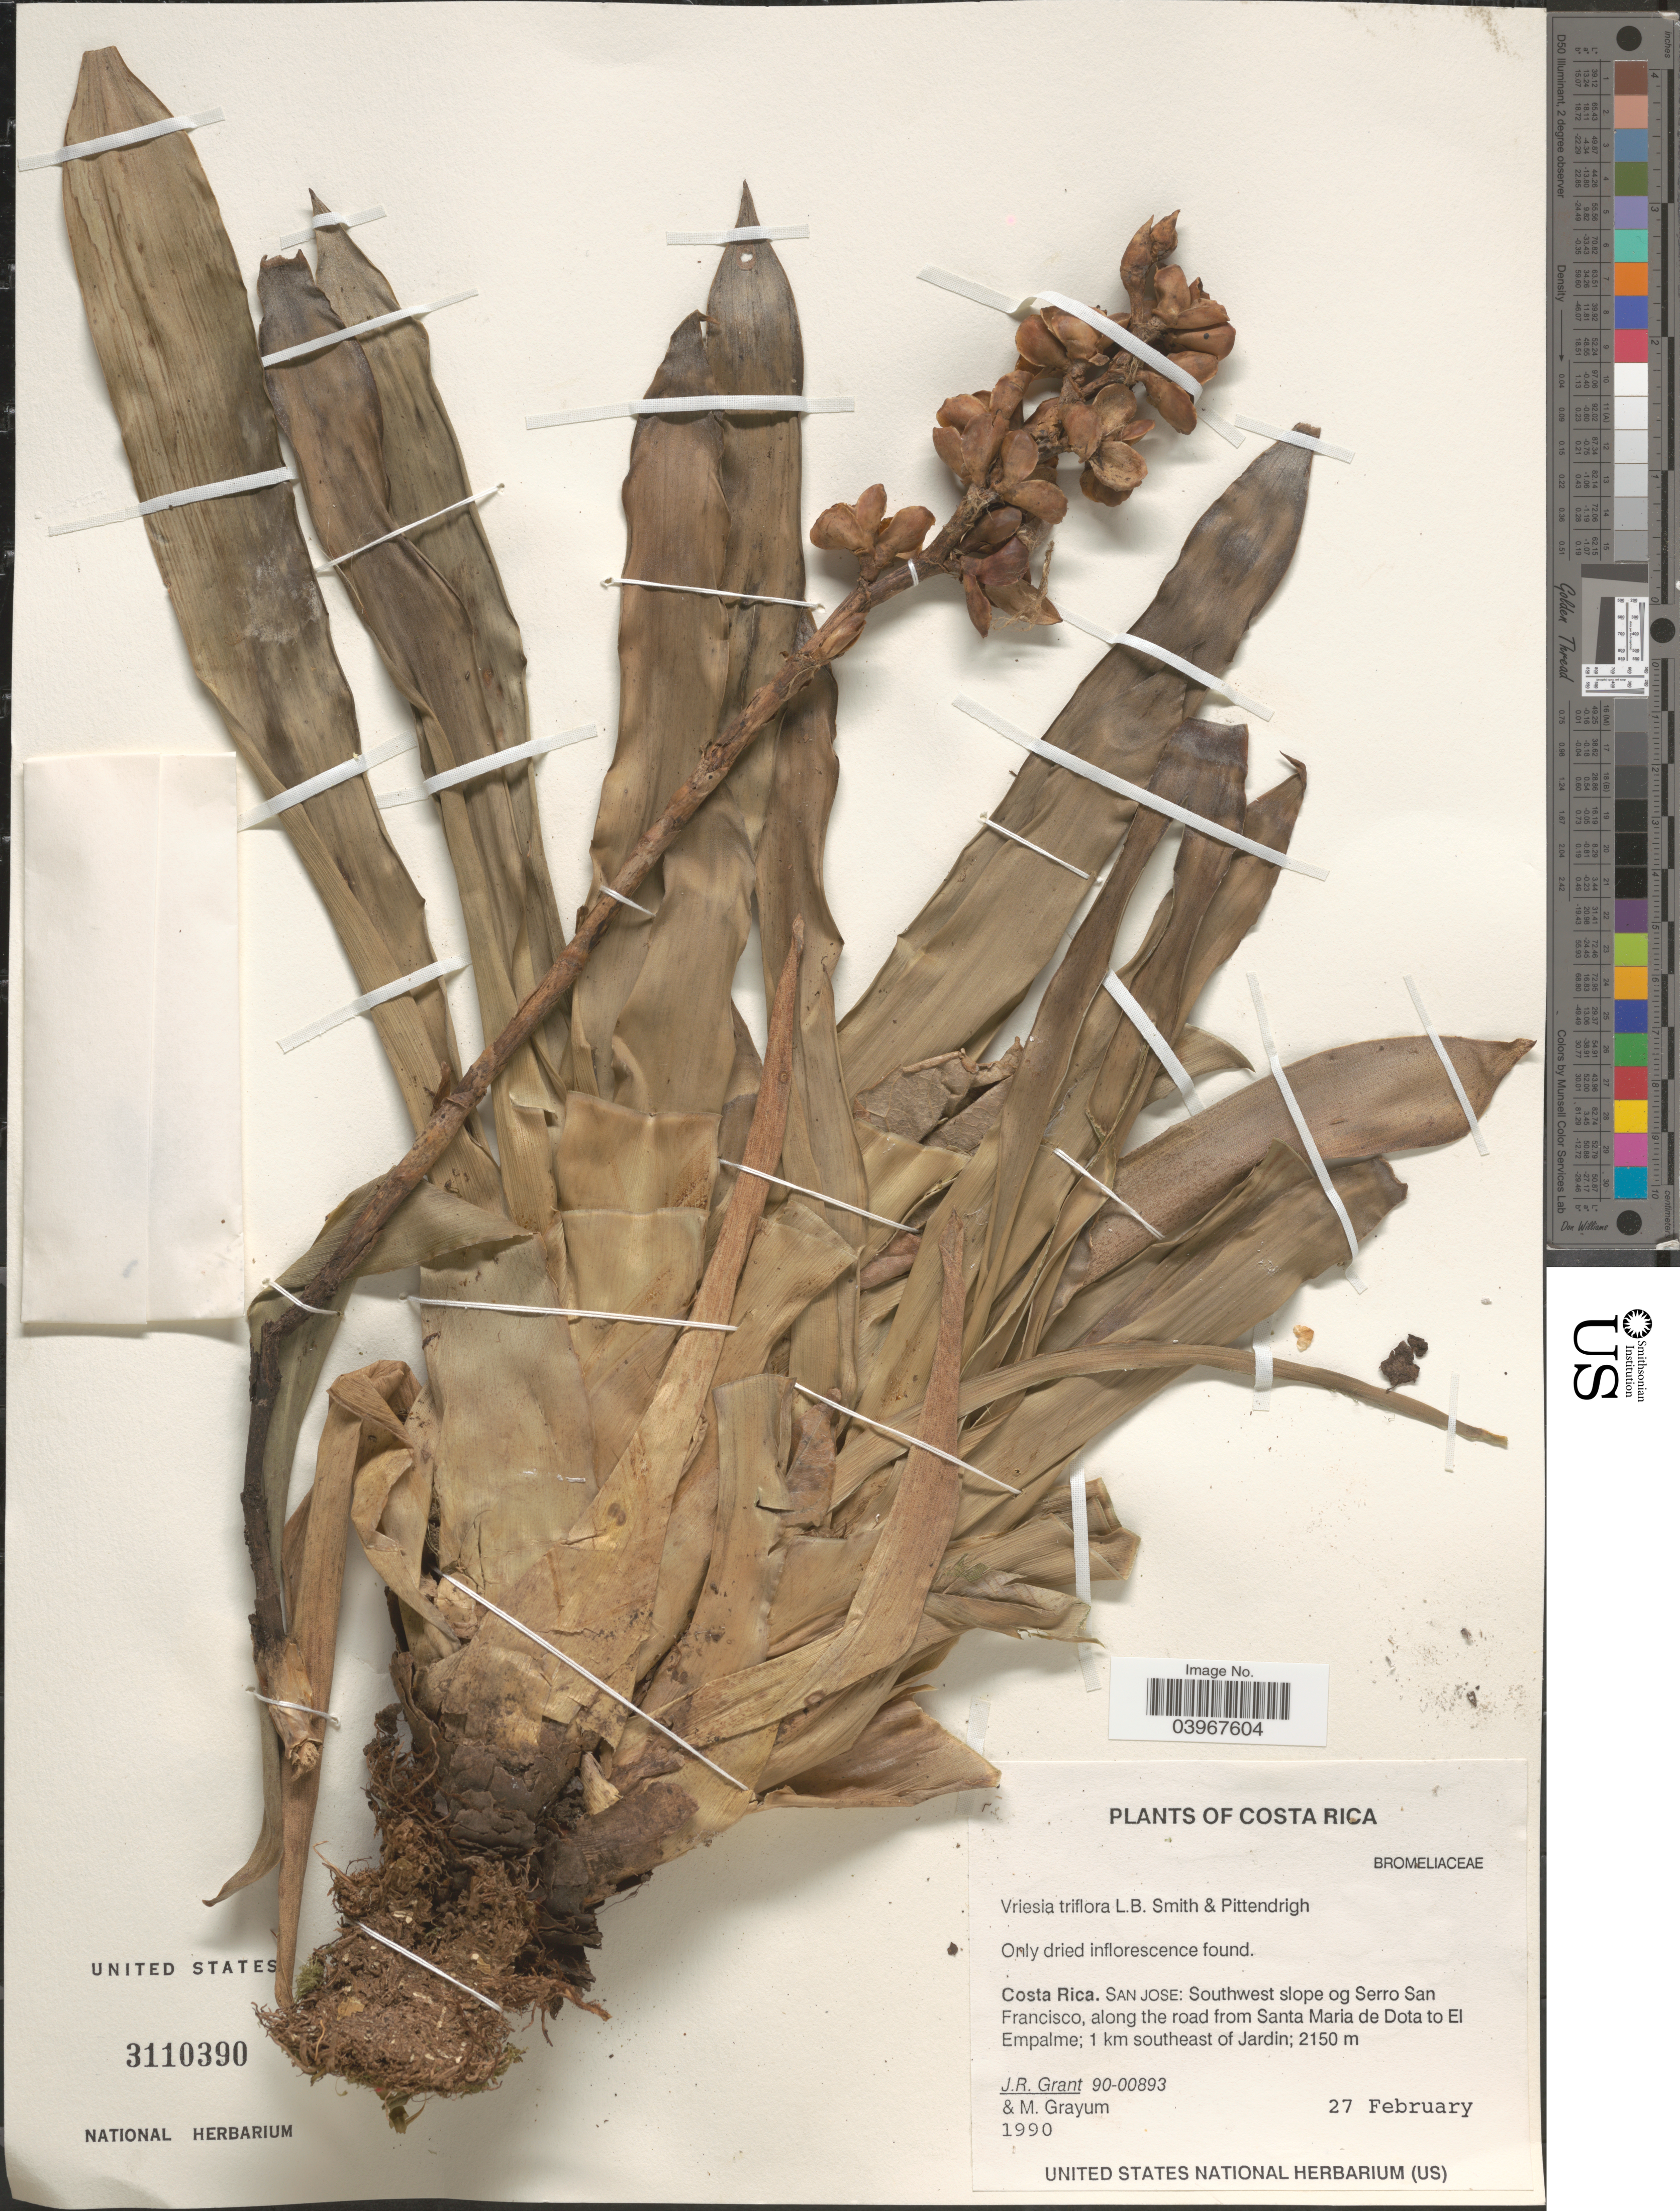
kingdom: Plantae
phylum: Tracheophyta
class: Liliopsida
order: Poales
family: Bromeliaceae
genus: Werauhia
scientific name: Werauhia sp.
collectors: J. Grant & M. H. Grayum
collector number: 90-00893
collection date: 1990-02-27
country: Costa Rica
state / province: San José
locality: Southwest slope og Serro San Francisco, along the road from Santa Maria de Dota to El Empalme; 1 km southeast of Jardin.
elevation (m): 2150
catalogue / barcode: US 3110390